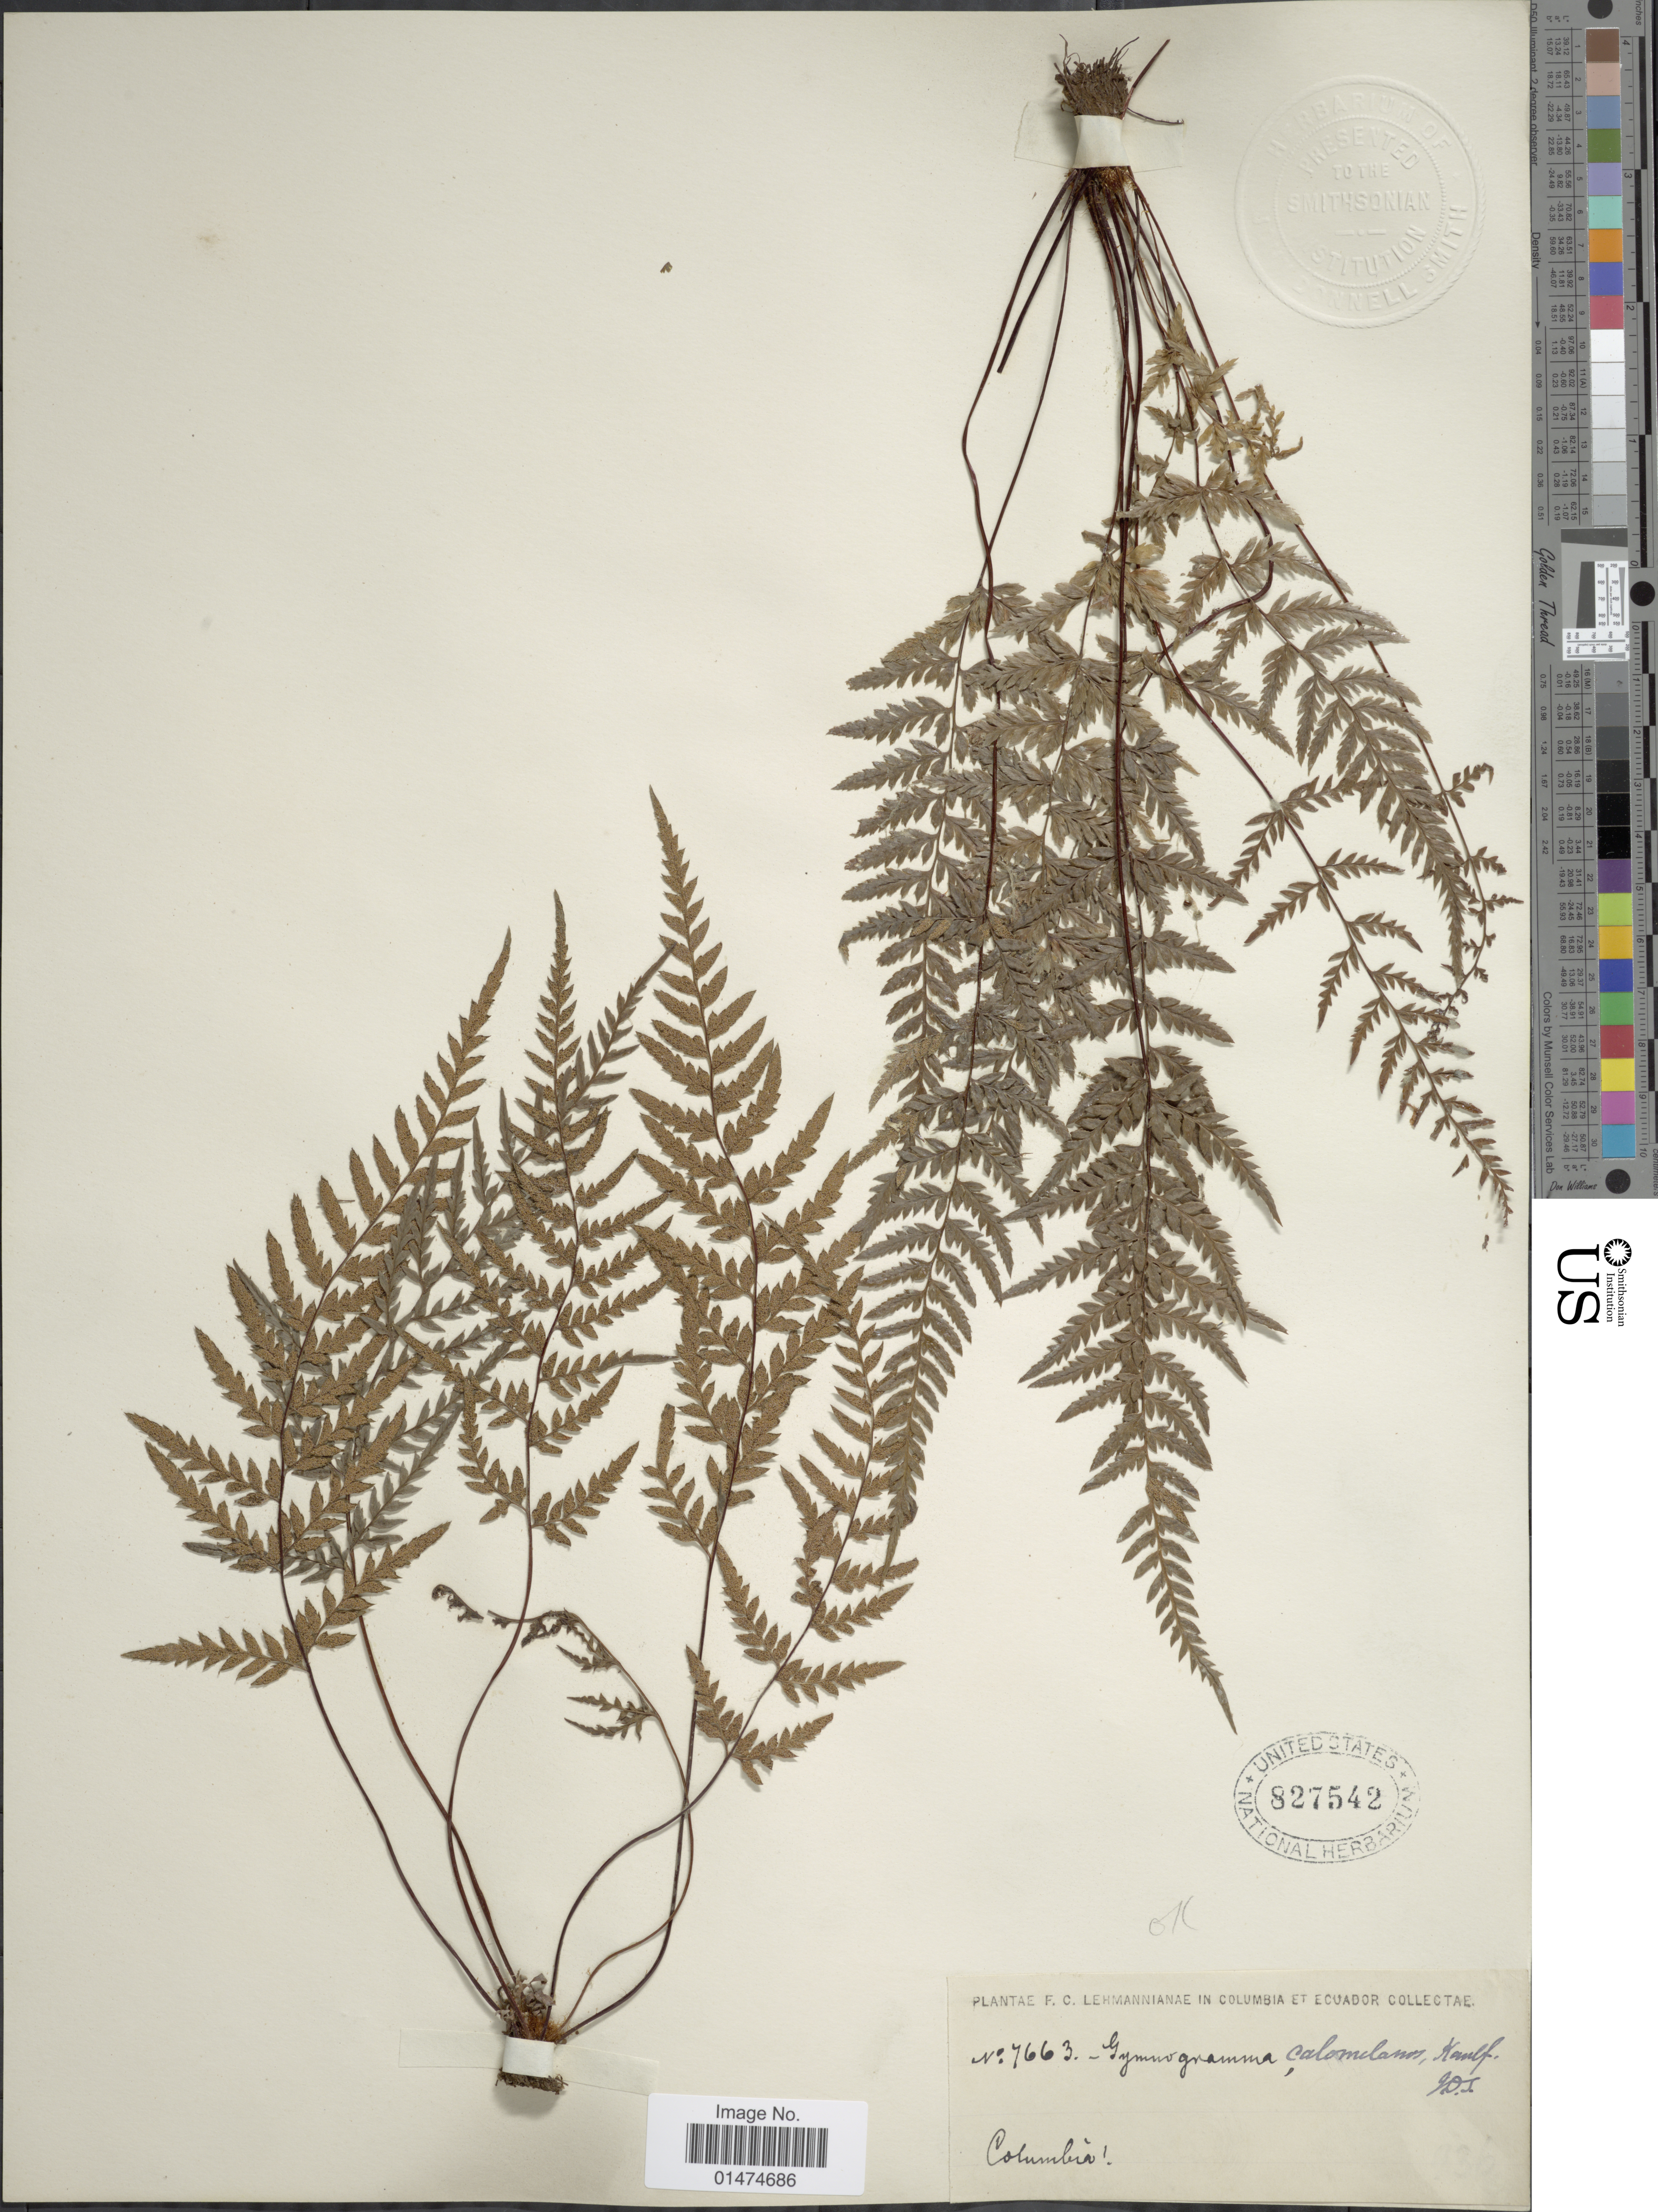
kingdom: Plantae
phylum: Tracheophyta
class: Polypodiopsida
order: Polypodiales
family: Pteridaceae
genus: Pityrogramma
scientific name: Pityrogramma calomelanos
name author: (L.) Link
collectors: F. C. Lehmann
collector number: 7663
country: Colombia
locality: Colombia.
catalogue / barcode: US 827542